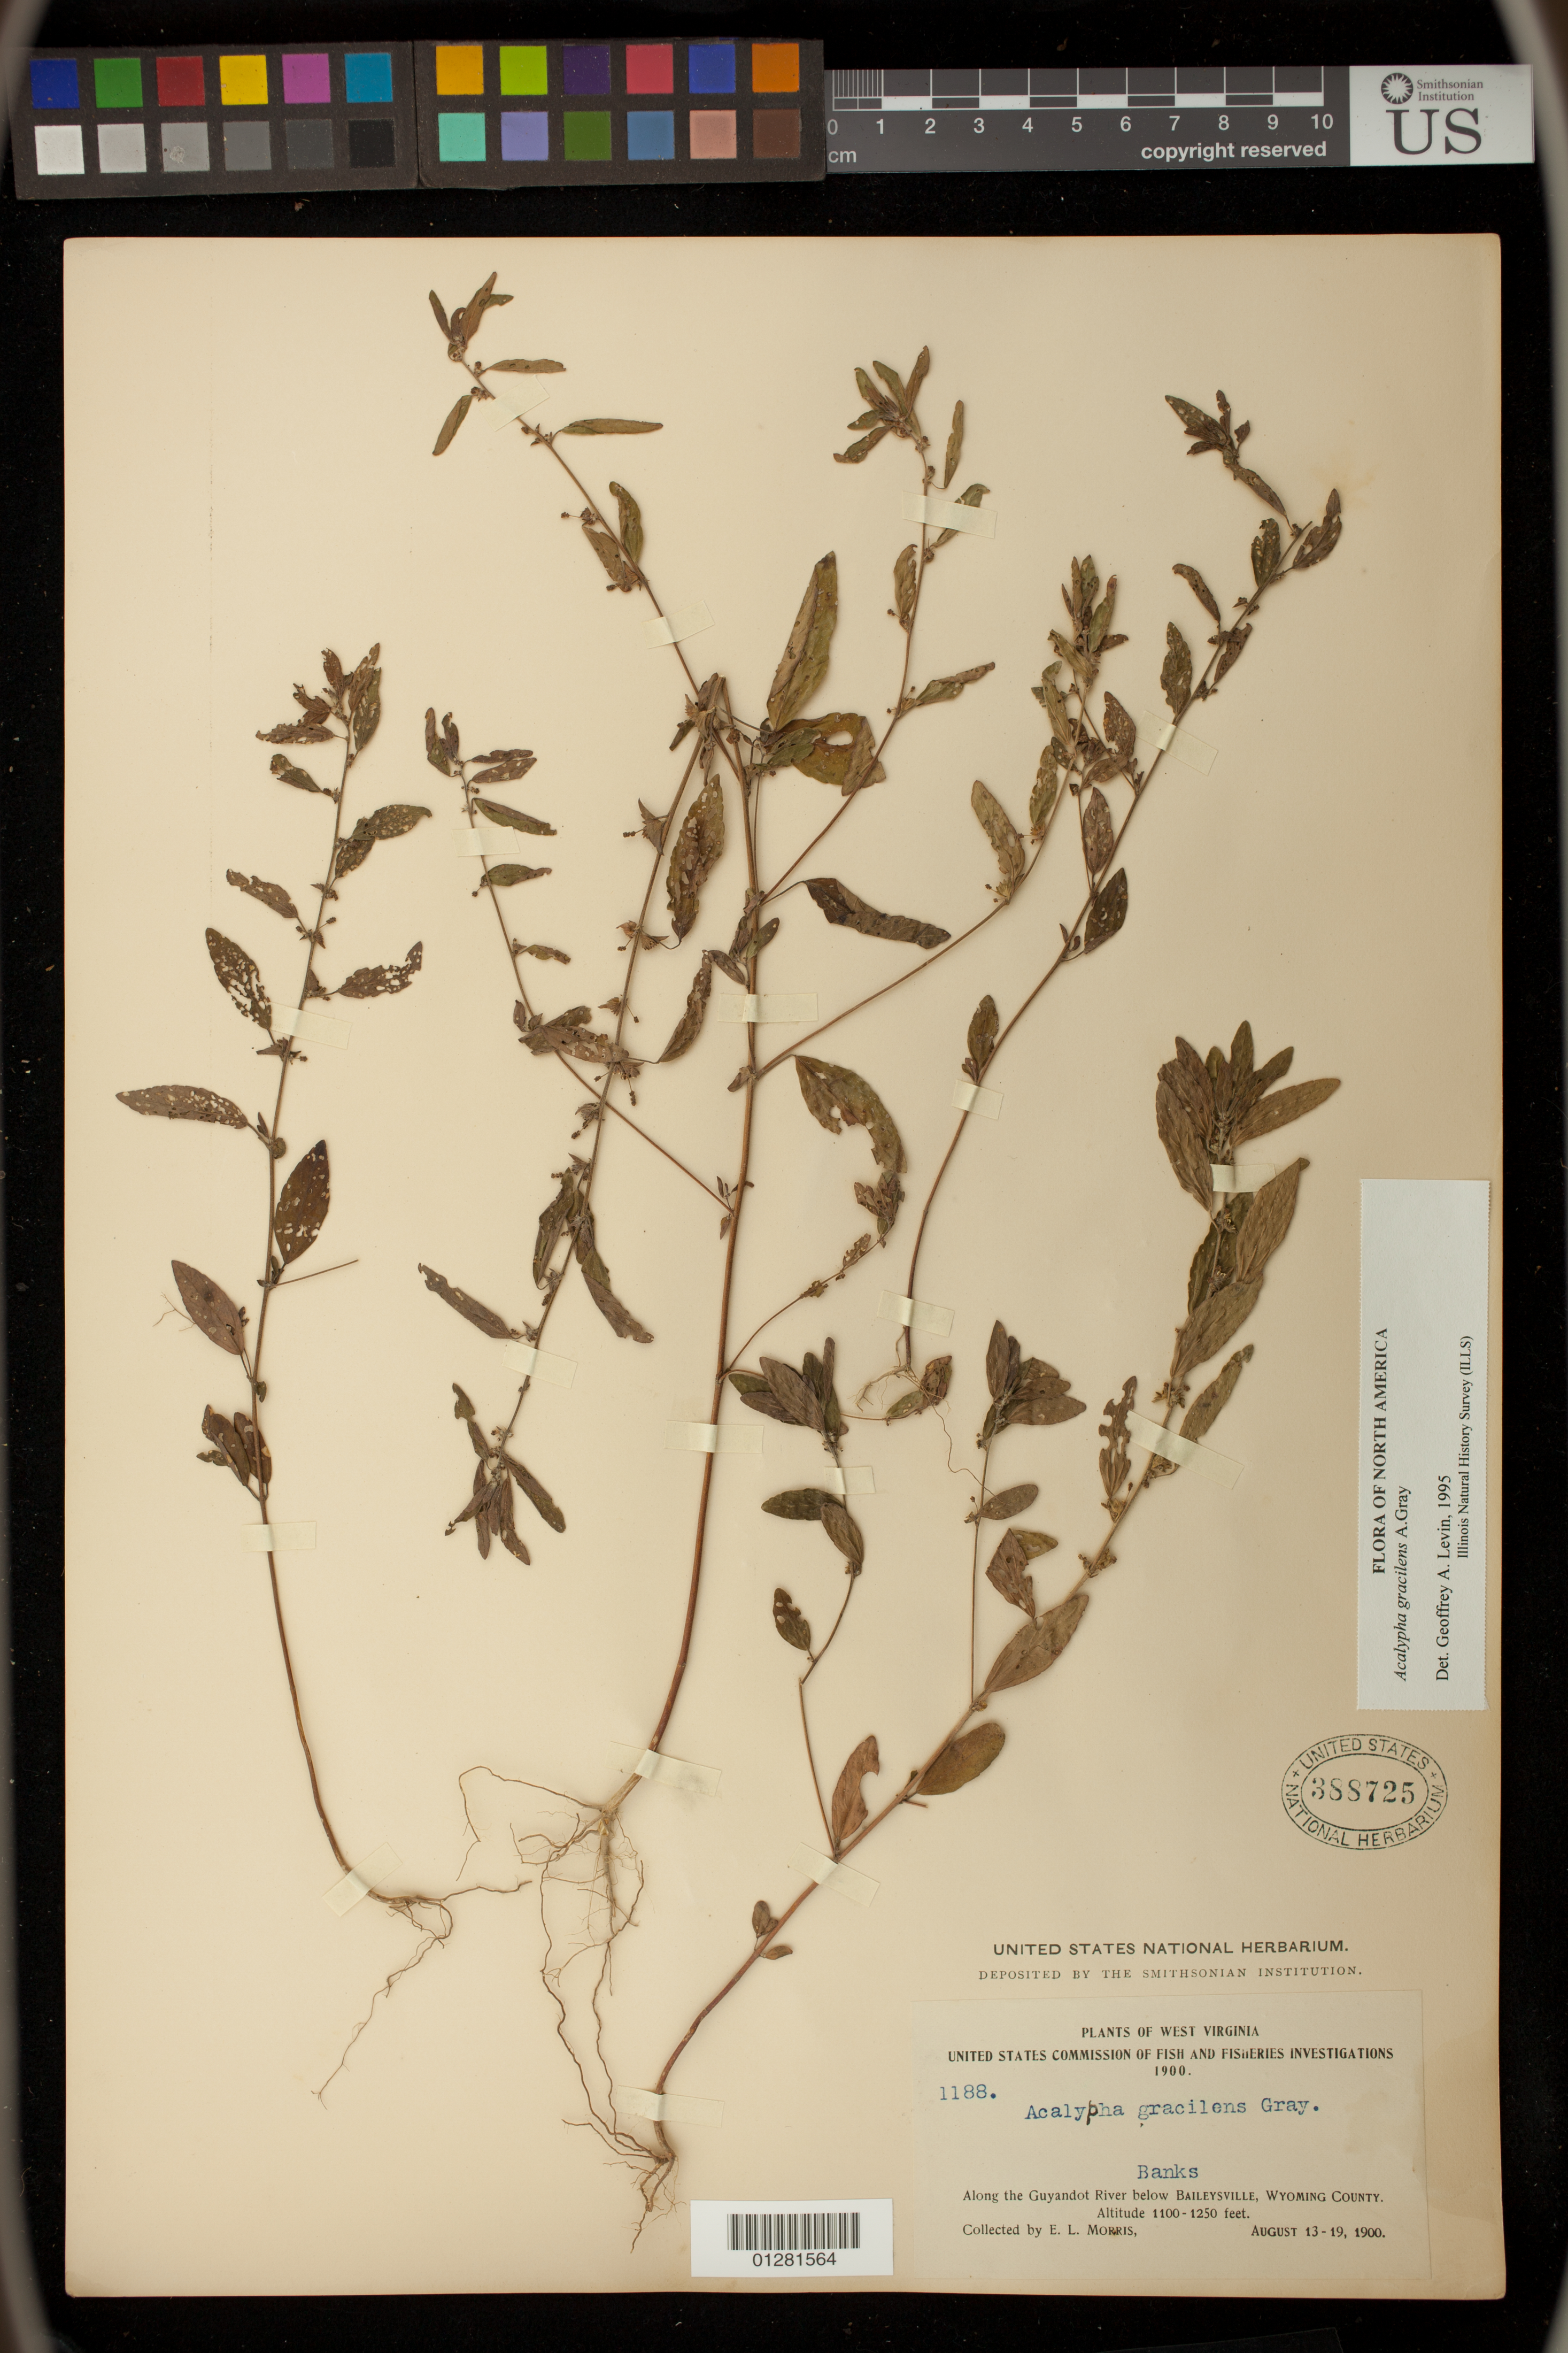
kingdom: Plantae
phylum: Tracheophyta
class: Magnoliopsida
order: Malpighiales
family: Euphorbiaceae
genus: Acalypha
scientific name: Acalypha gracilens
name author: A. Gray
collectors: E. Morris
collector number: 1188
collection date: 1900-08-13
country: United States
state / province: West Virginia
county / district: Wyoming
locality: Along the Guyandot River below Baileysville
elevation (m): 335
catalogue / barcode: US 388725